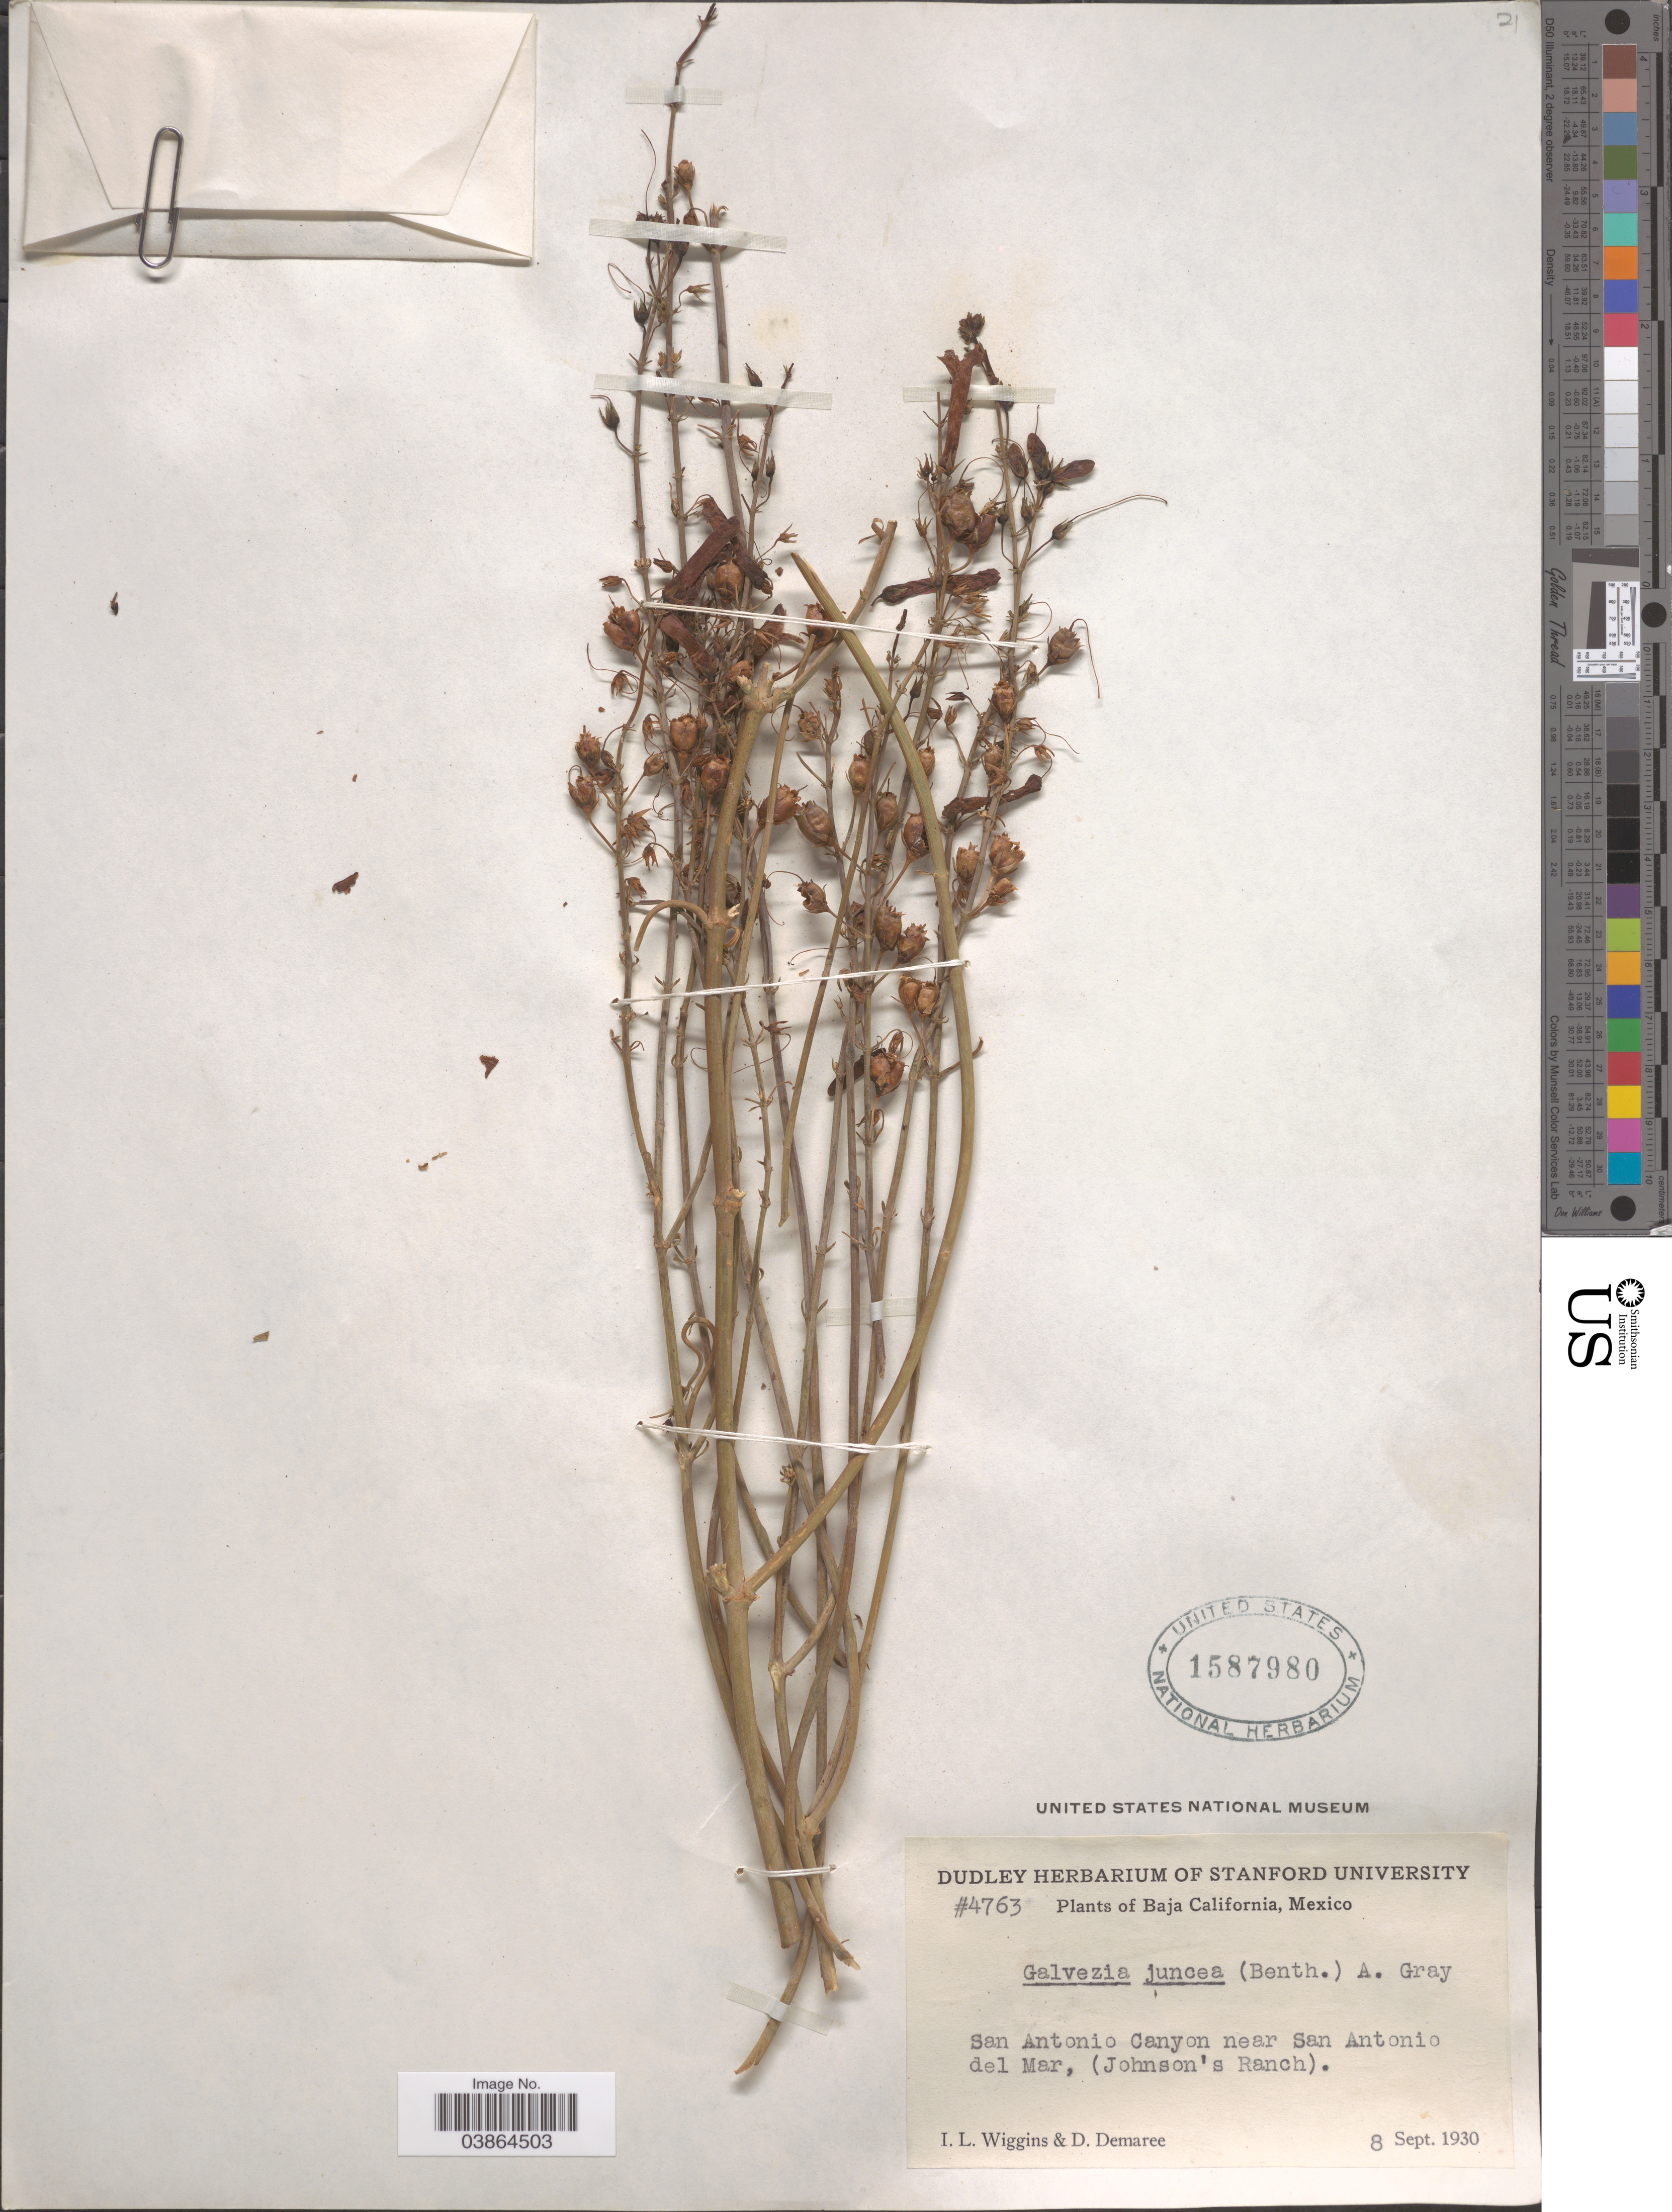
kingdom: Plantae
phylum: Tracheophyta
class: Magnoliopsida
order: Lamiales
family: Plantaginaceae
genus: Gambelia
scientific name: Gambelia juncea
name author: (Benth.) D.A. Sutton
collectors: I. L. Wiggins & D. Demaree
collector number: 4763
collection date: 1930-09-08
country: Mexico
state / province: Baja California Sur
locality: San Antonio Cayon near San Antonio del Mar, (Johnson's Ranch).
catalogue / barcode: US 1587980